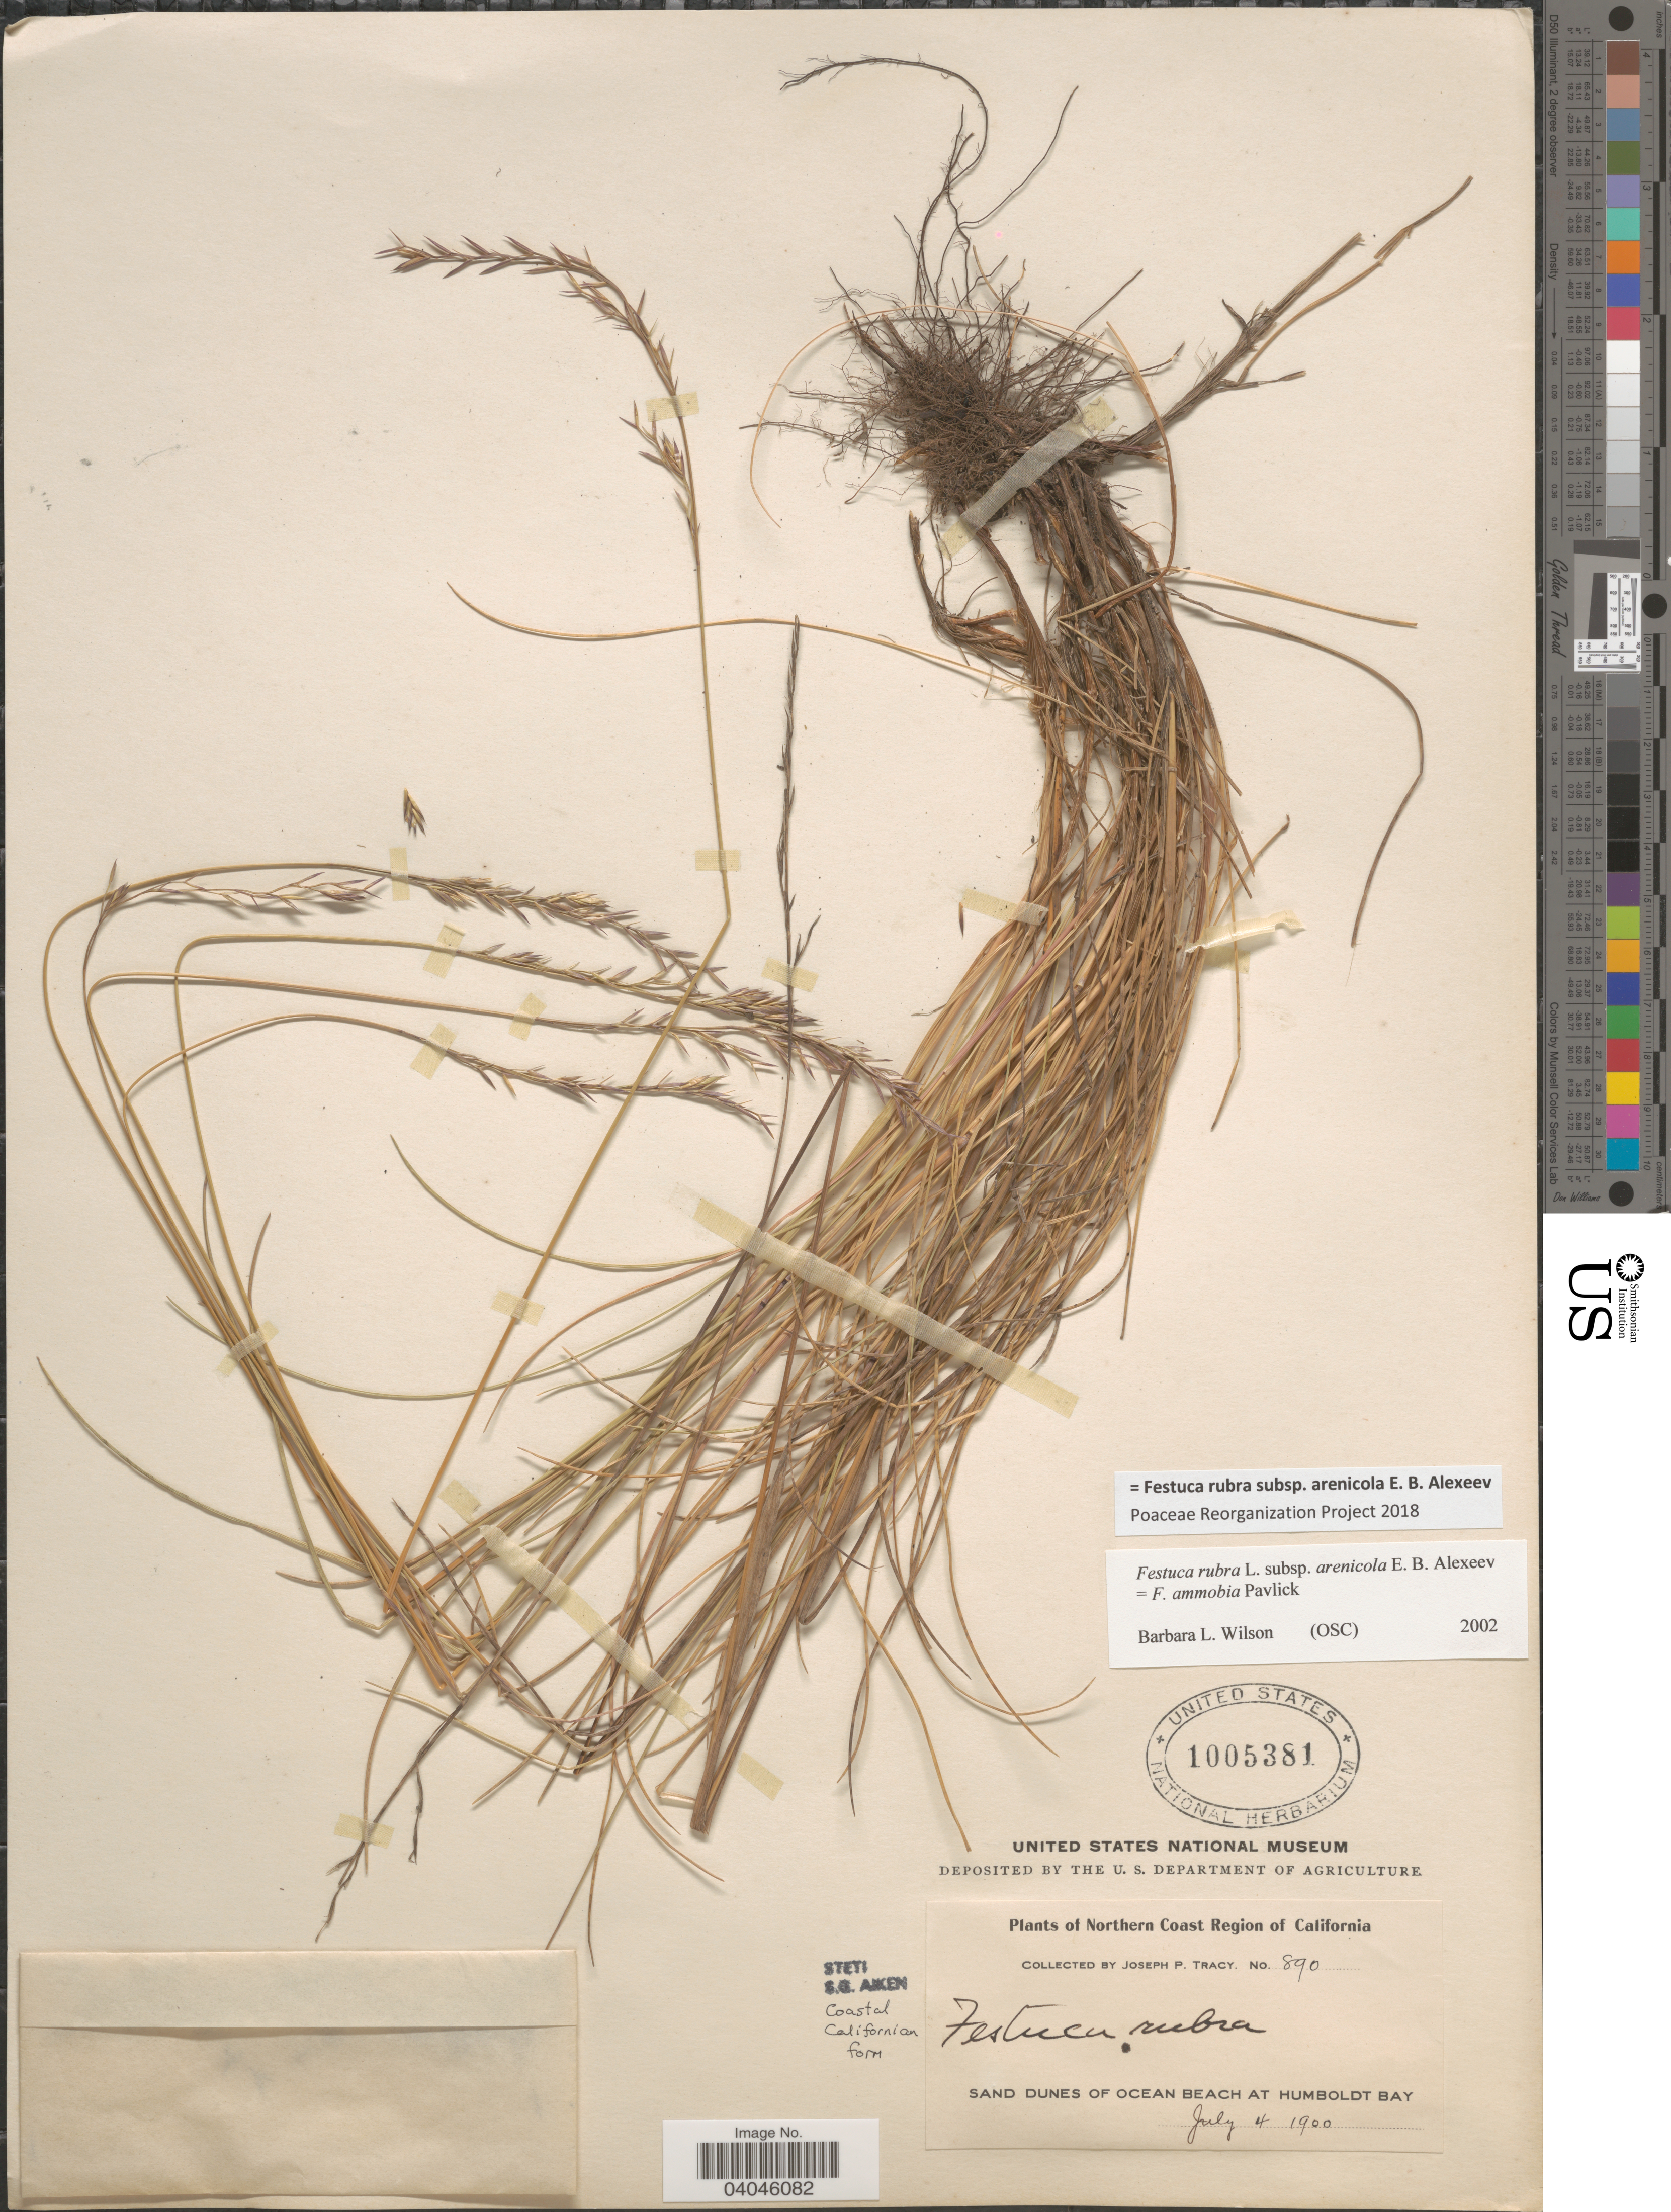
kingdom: Plantae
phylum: Tracheophyta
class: Liliopsida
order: Poales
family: Poaceae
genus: Festuca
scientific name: Festuca rubra subsp. arenicola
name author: E.B. Alexeev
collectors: J. Tracy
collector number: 890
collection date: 1900-07-04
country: United States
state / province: California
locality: Northern Coast Region of California. Sand dunes of Ocean Beach at Humboldt Bay. Coastal Californian form [unsure placement]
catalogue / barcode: US 1005381